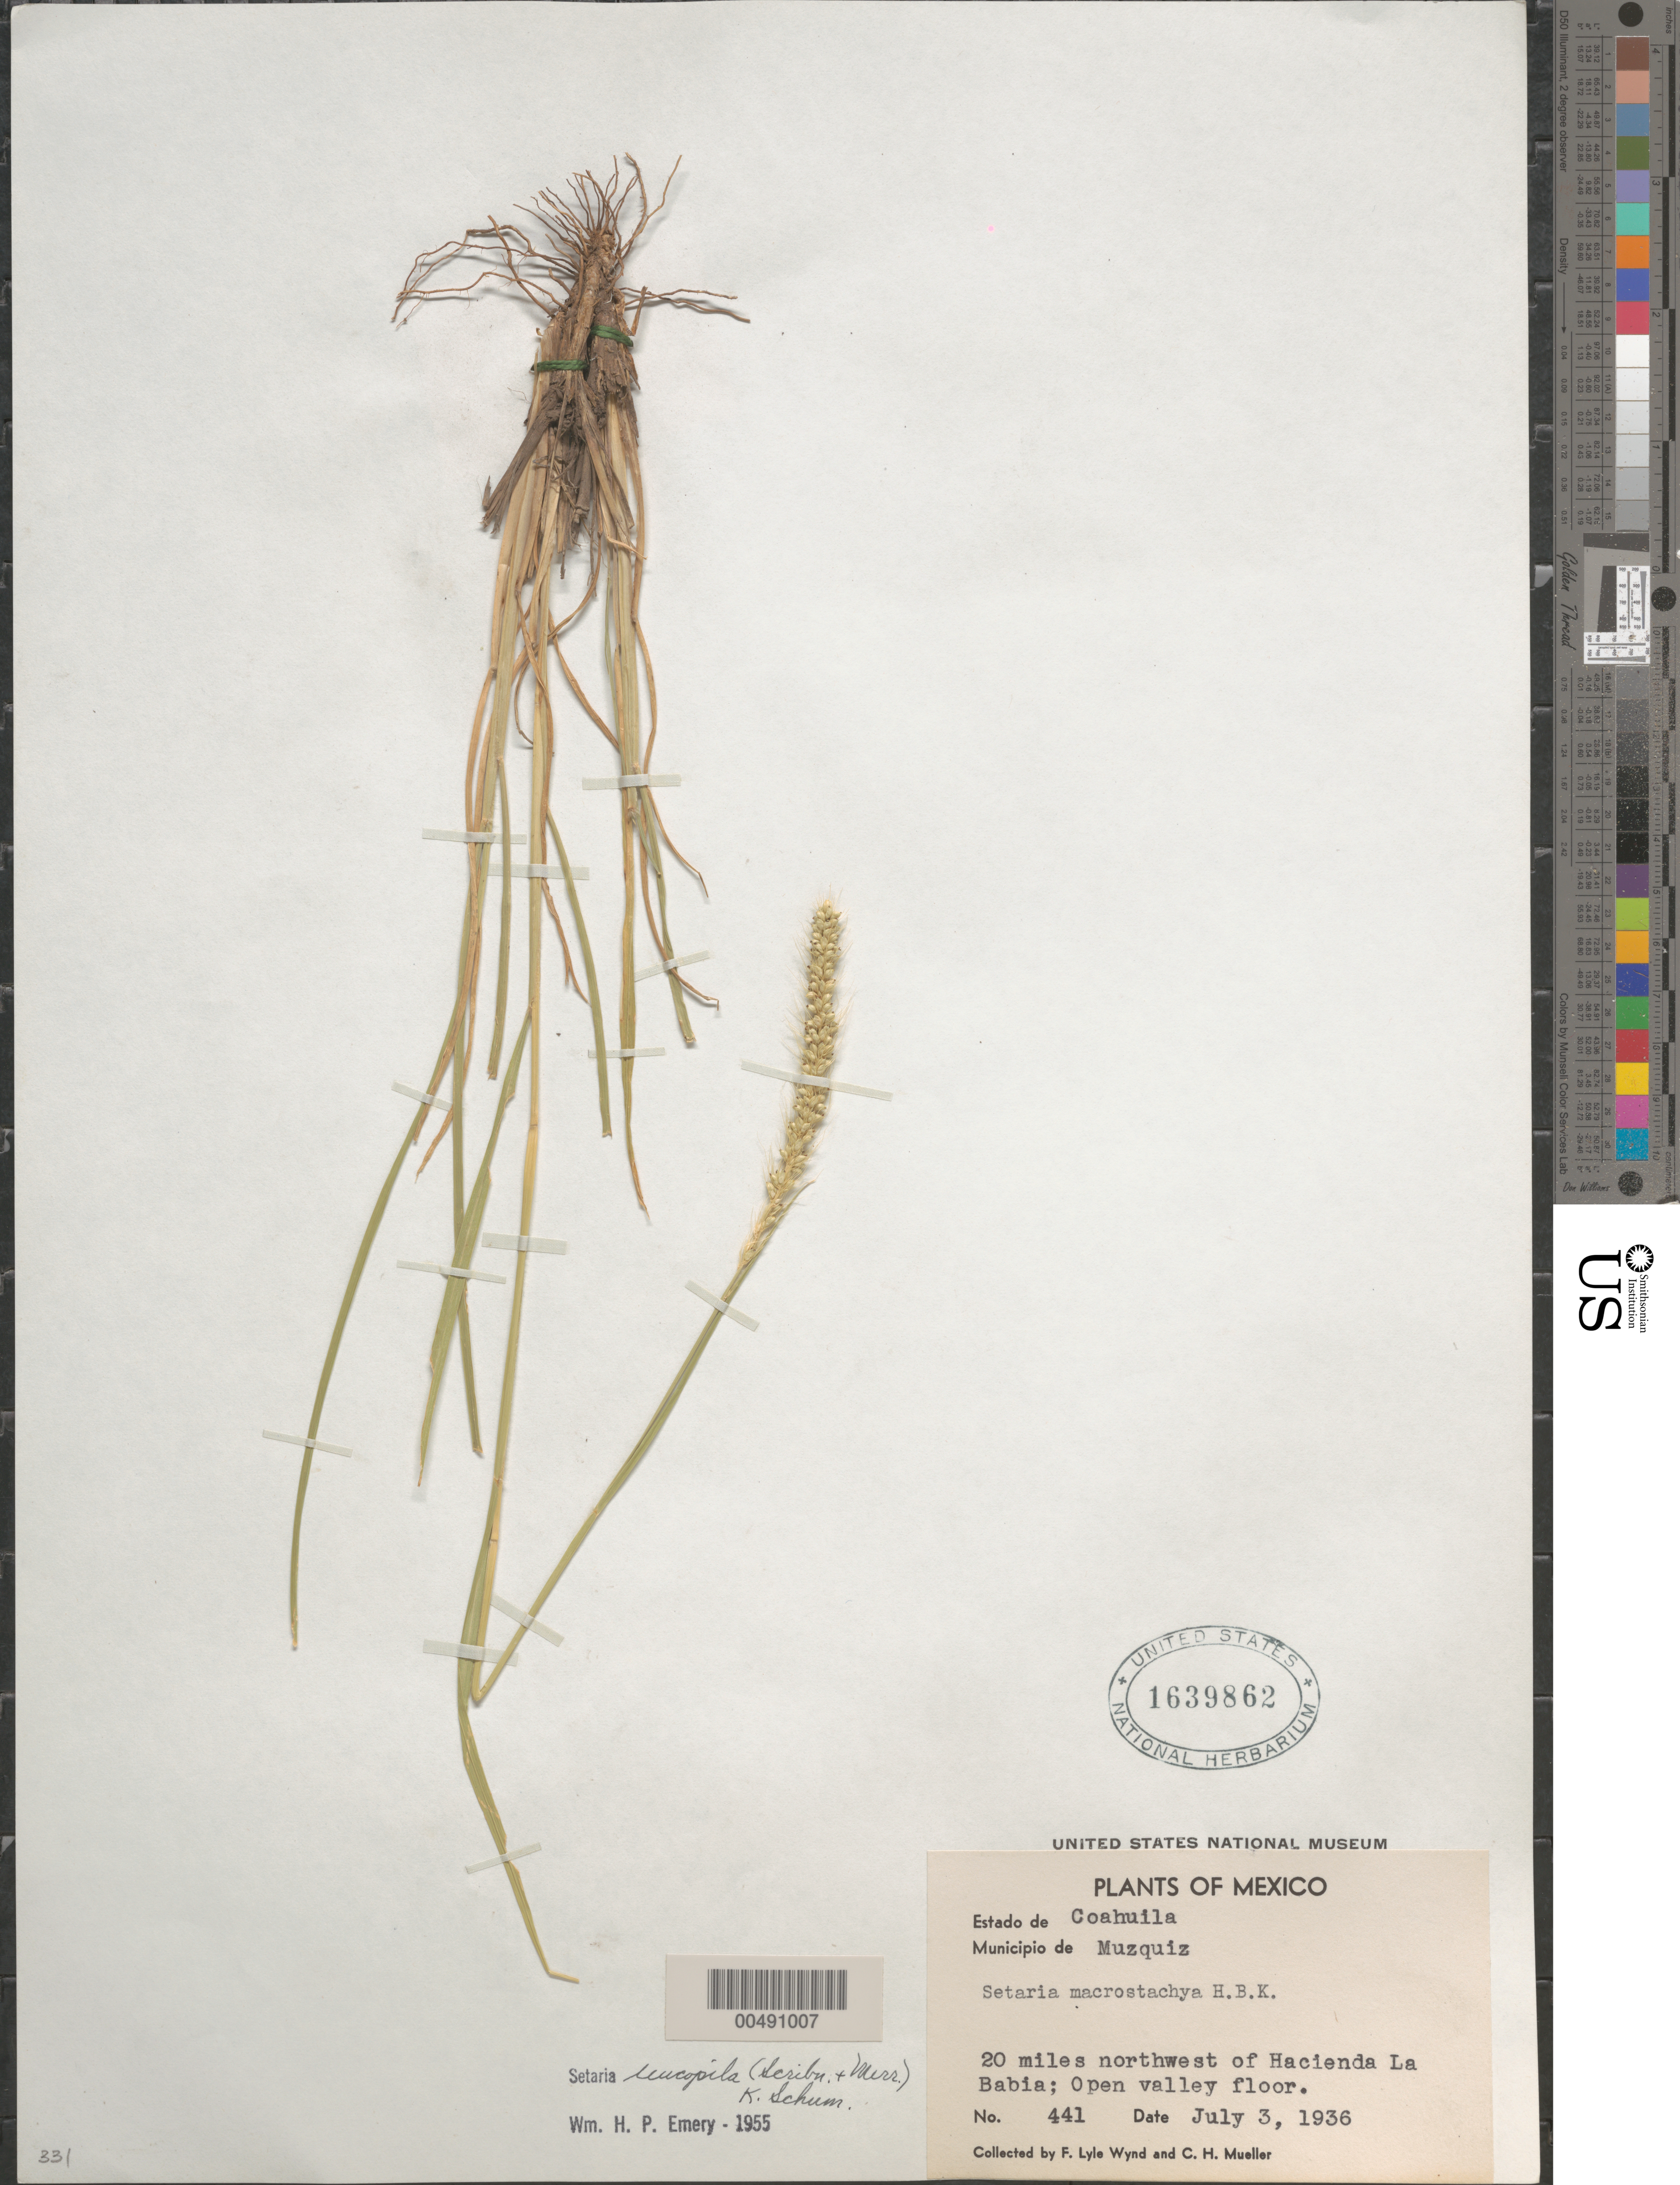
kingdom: Plantae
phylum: Tracheophyta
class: Liliopsida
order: Poales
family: Poaceae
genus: Setaria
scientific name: Setaria leucopila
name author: (Scribn. & Merr.) K. Schum.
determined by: Emery, W. H. P.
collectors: F. L. Wynd & C. H. Muller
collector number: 441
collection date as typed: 3 Jul 1936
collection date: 1936-07-03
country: Mexico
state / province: Coahuila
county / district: Múzquiz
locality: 20 mi NW of Hacienda La Babia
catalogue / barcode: US 1639862